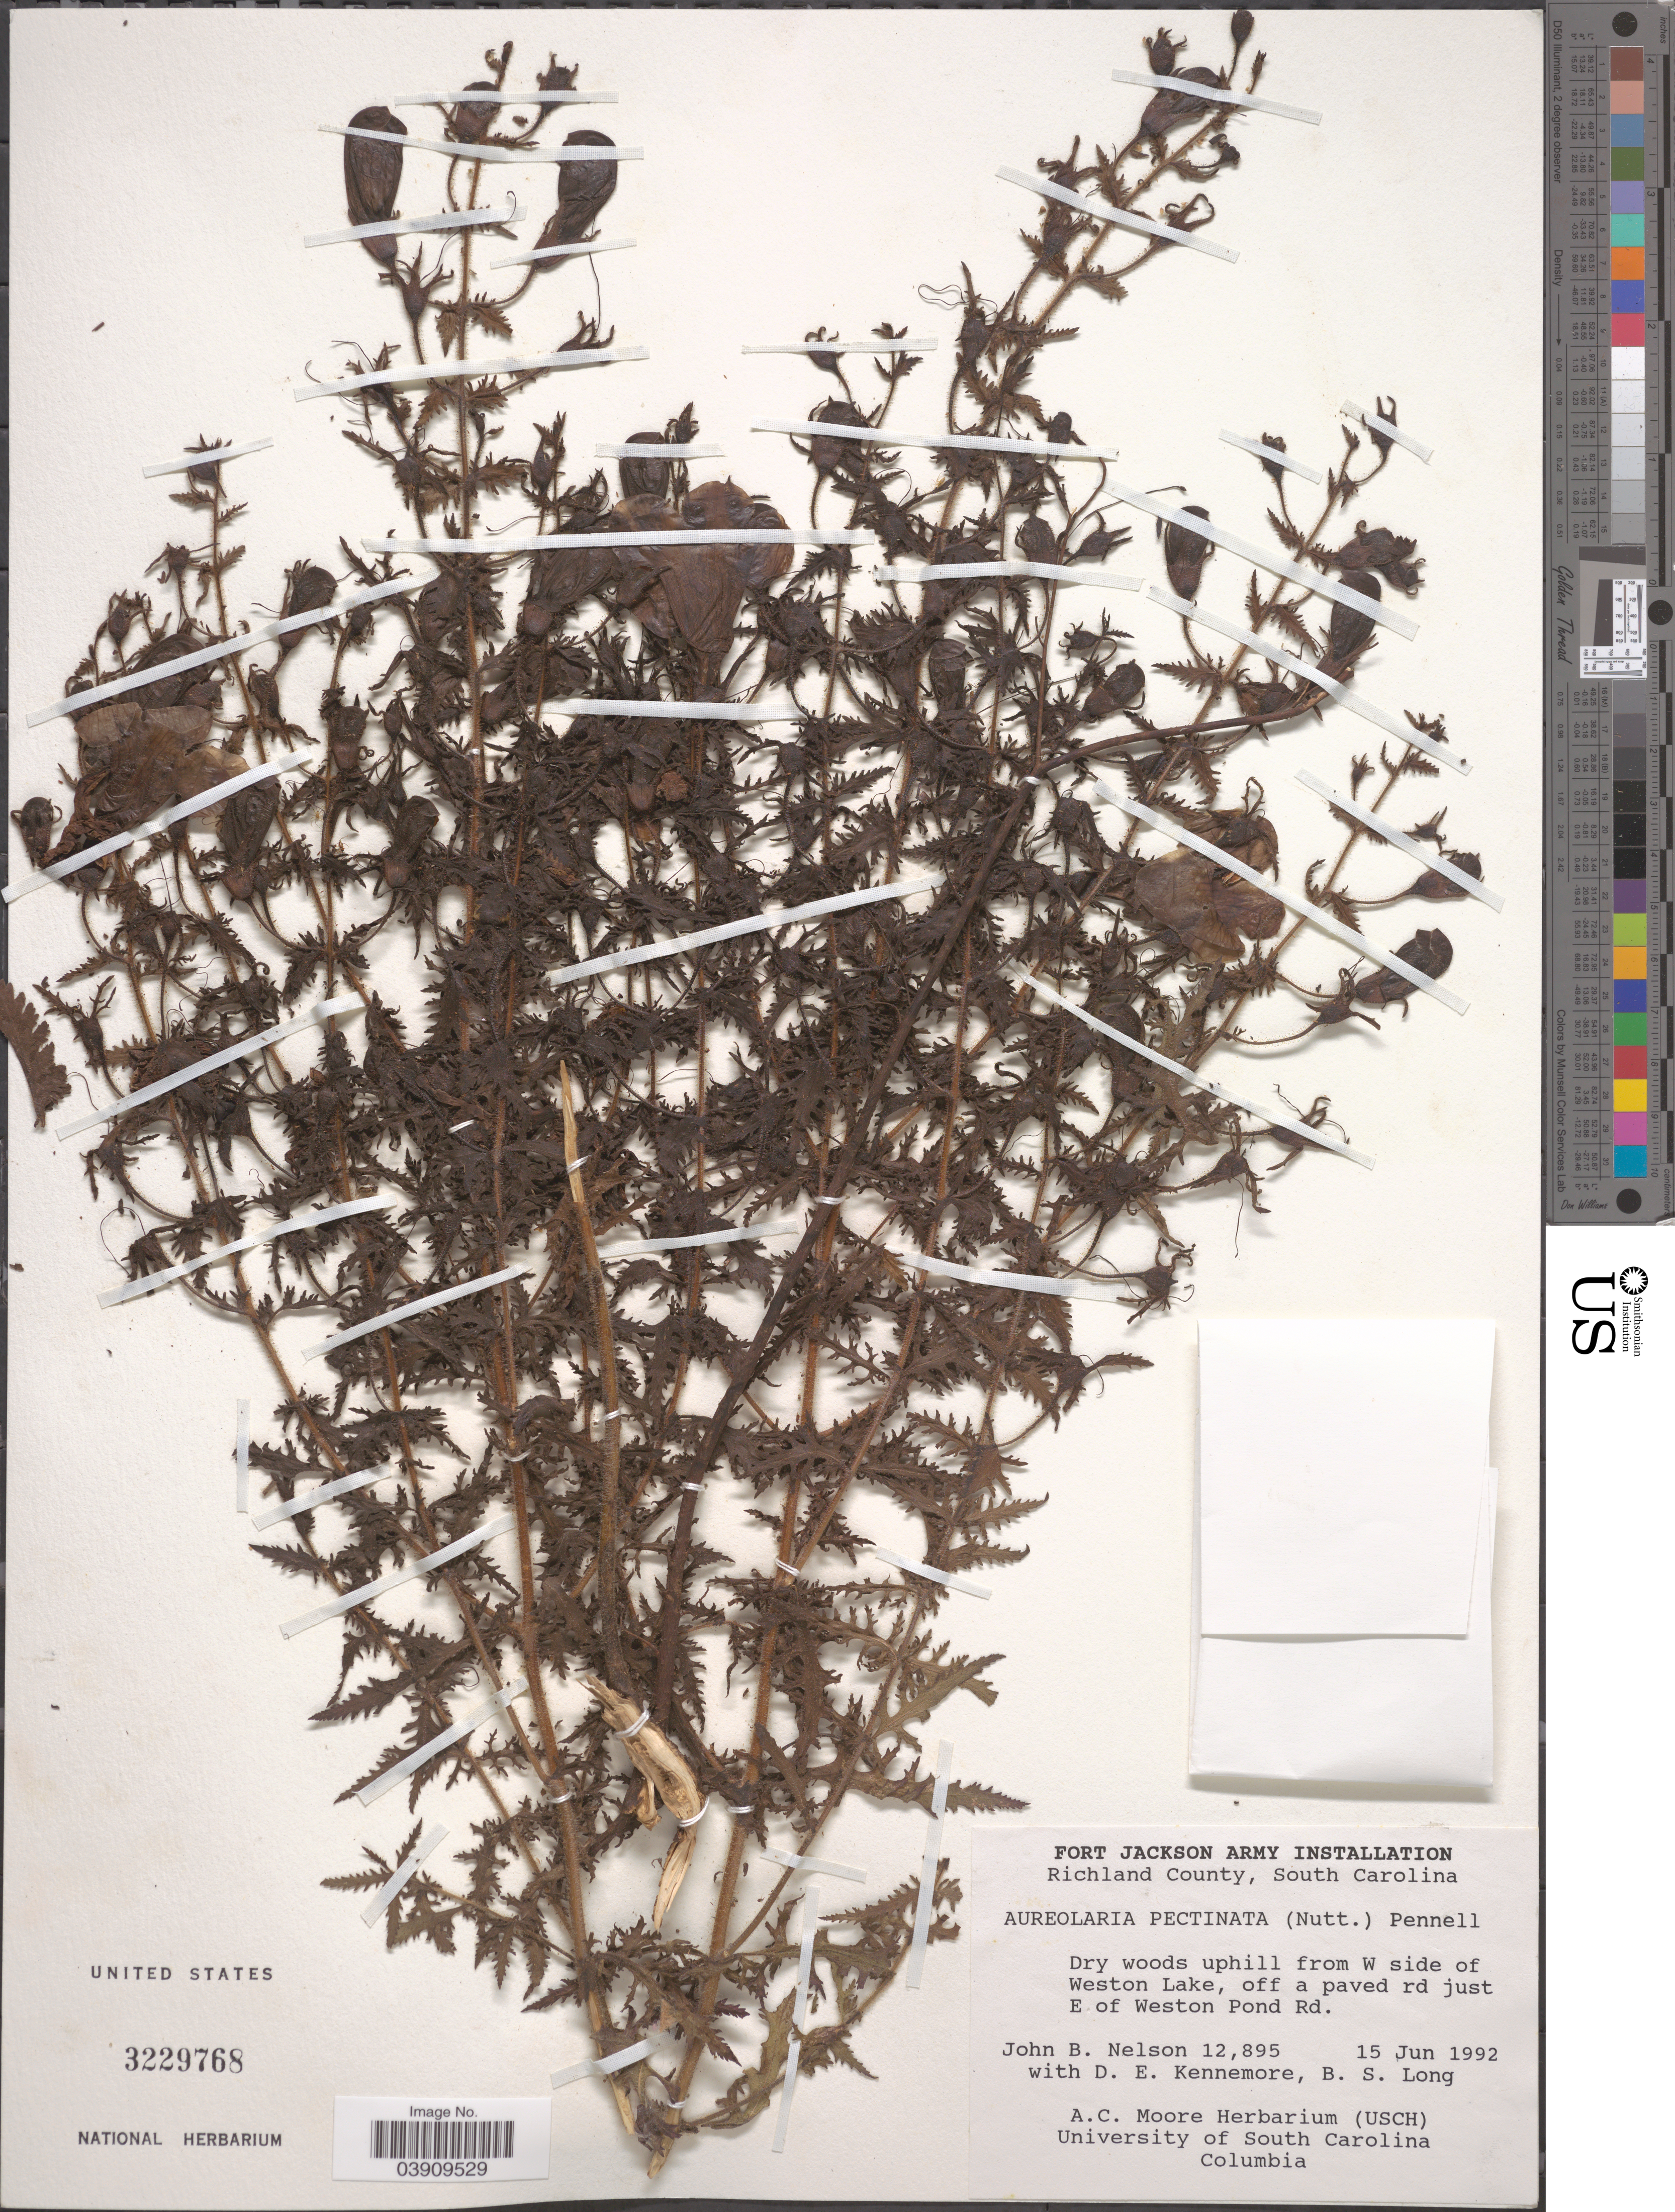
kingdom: Plantae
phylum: Tracheophyta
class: Magnoliopsida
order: Lamiales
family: Orobanchaceae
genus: Aureolaria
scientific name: Aureolaria pectinata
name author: (Nutt.) Pennell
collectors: J. B. Nelson, D. Kennemore & B. Long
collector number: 12895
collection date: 1992-06-15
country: United States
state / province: South Carolina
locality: Richland County. W side of Weston Lake, off a paved rd just E of Weston Pond Rd.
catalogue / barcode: US 3229768